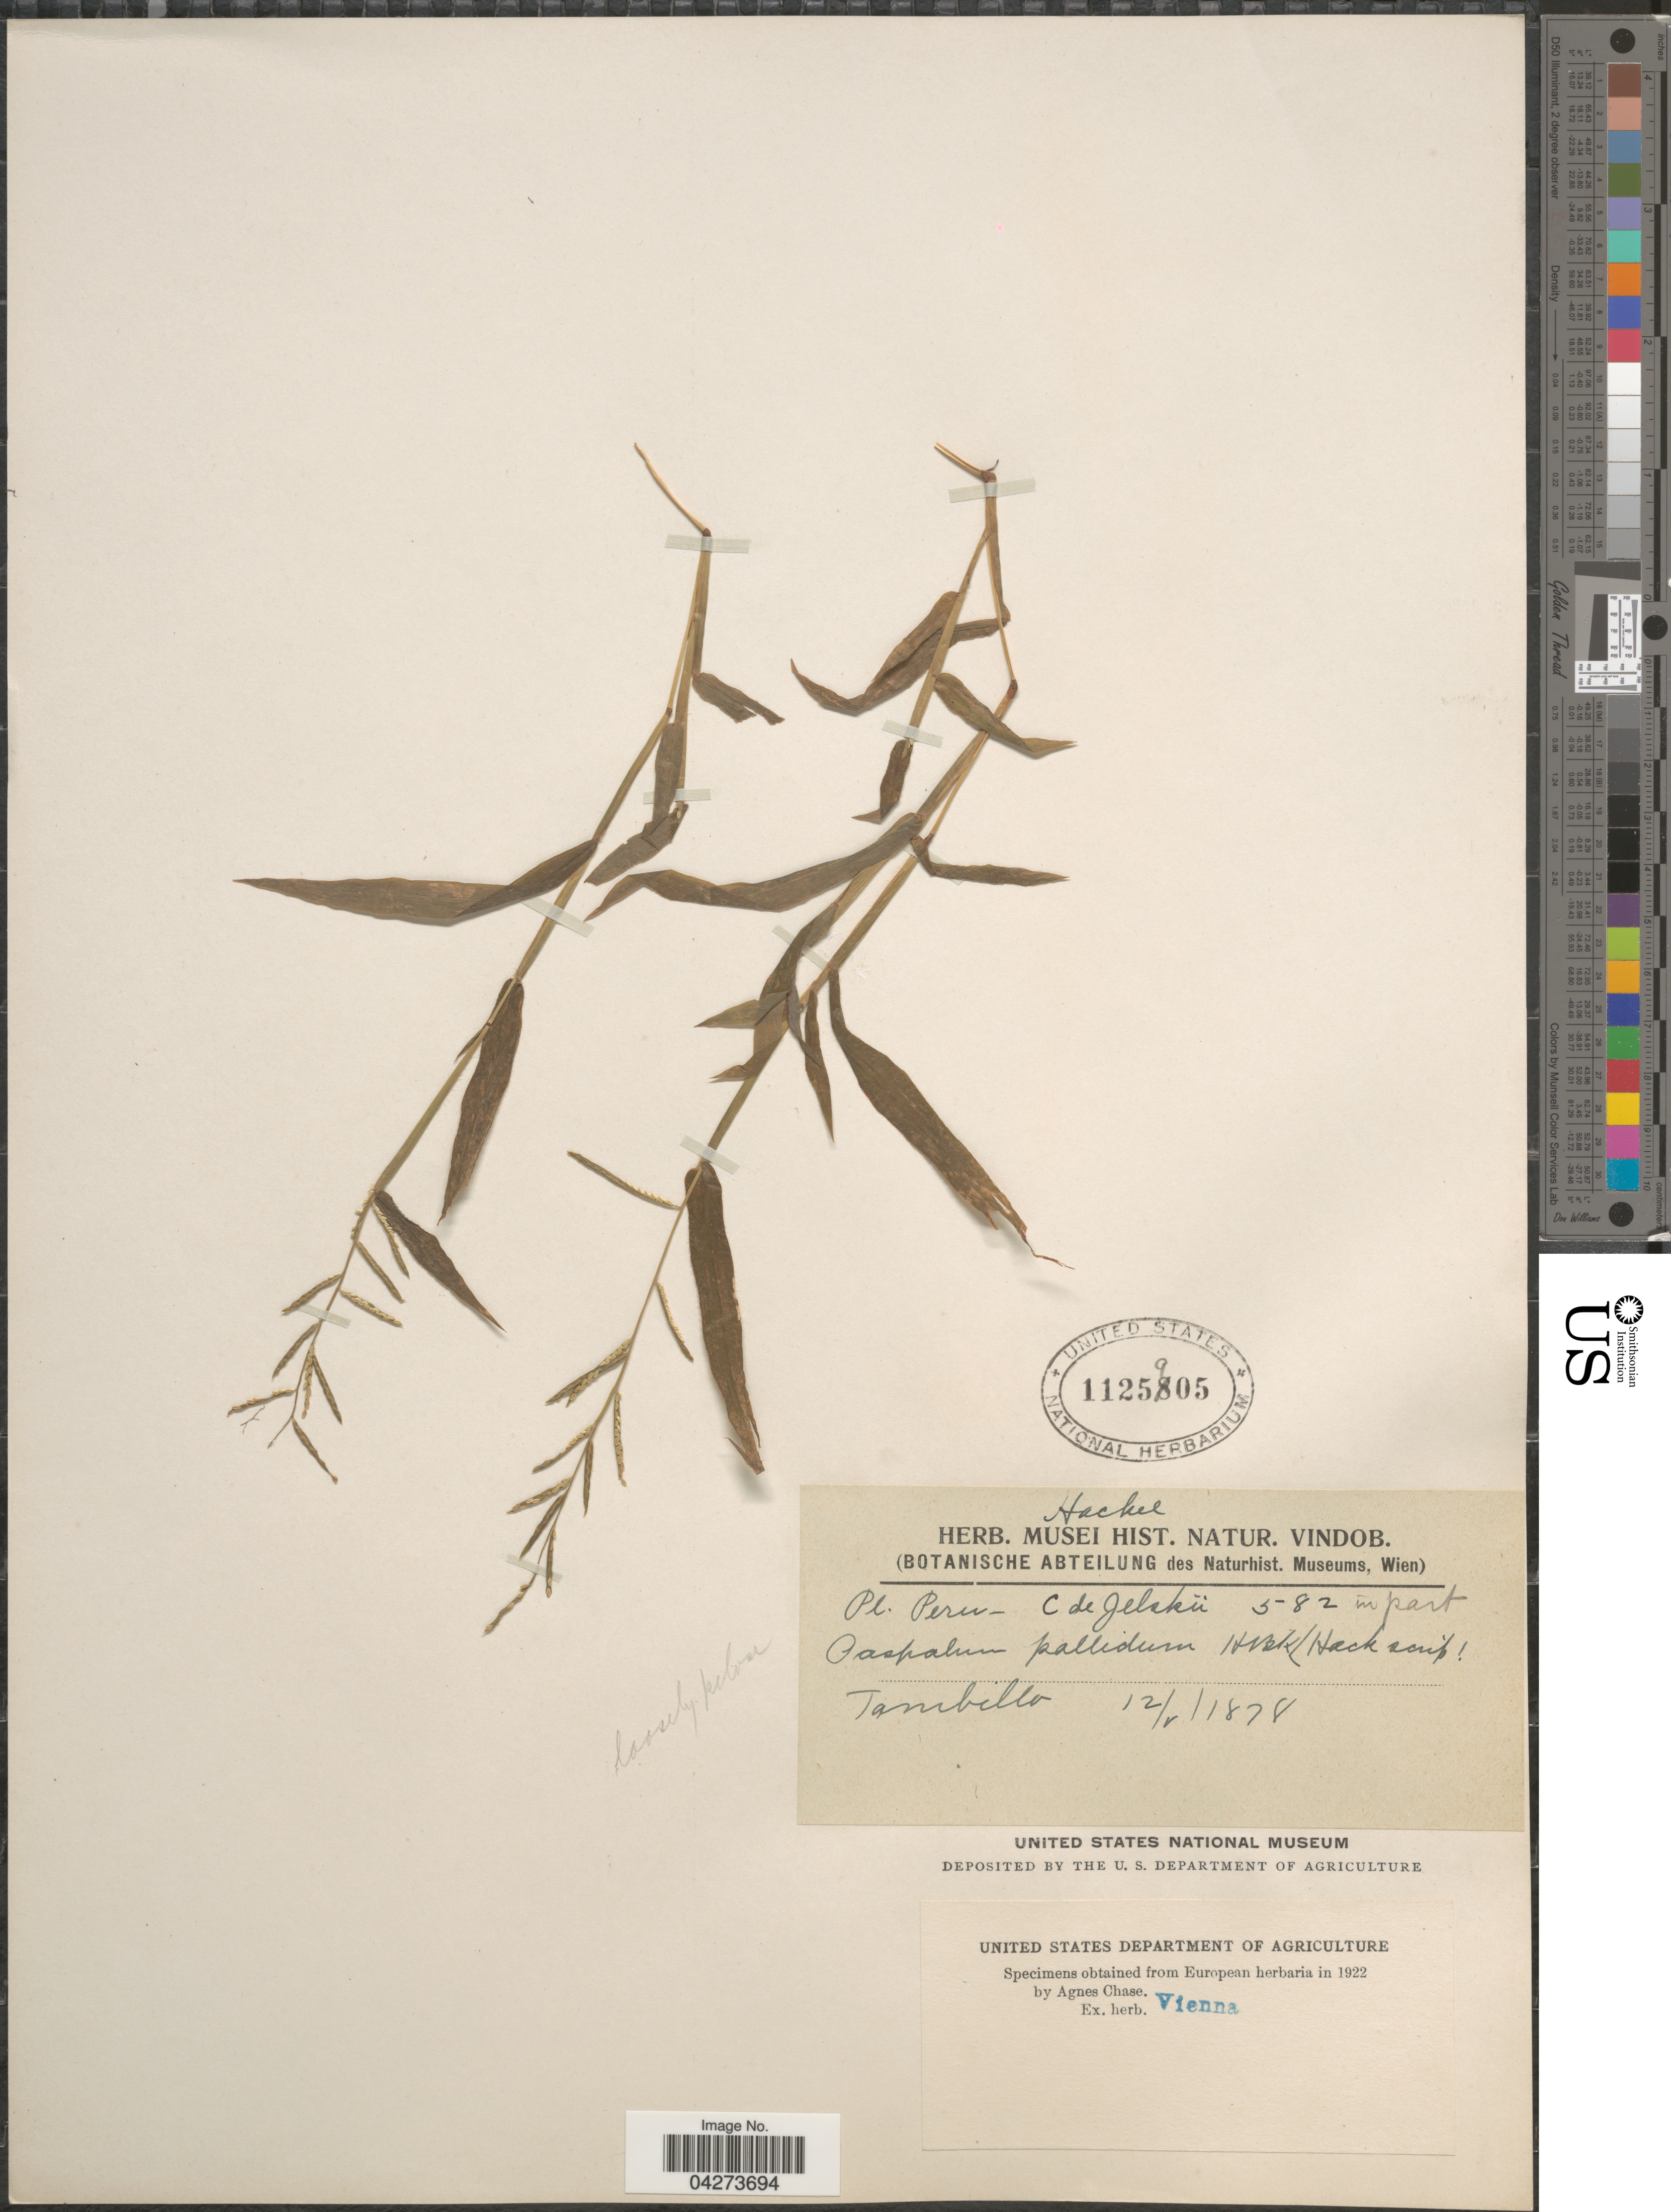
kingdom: Plantae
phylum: Tracheophyta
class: Liliopsida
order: Poales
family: Poaceae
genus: Paspalum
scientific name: Paspalum penicillatum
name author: Hook. f.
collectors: C. de Jelski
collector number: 582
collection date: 1878-05-12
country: Peru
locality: Tambillo.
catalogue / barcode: US 1125905